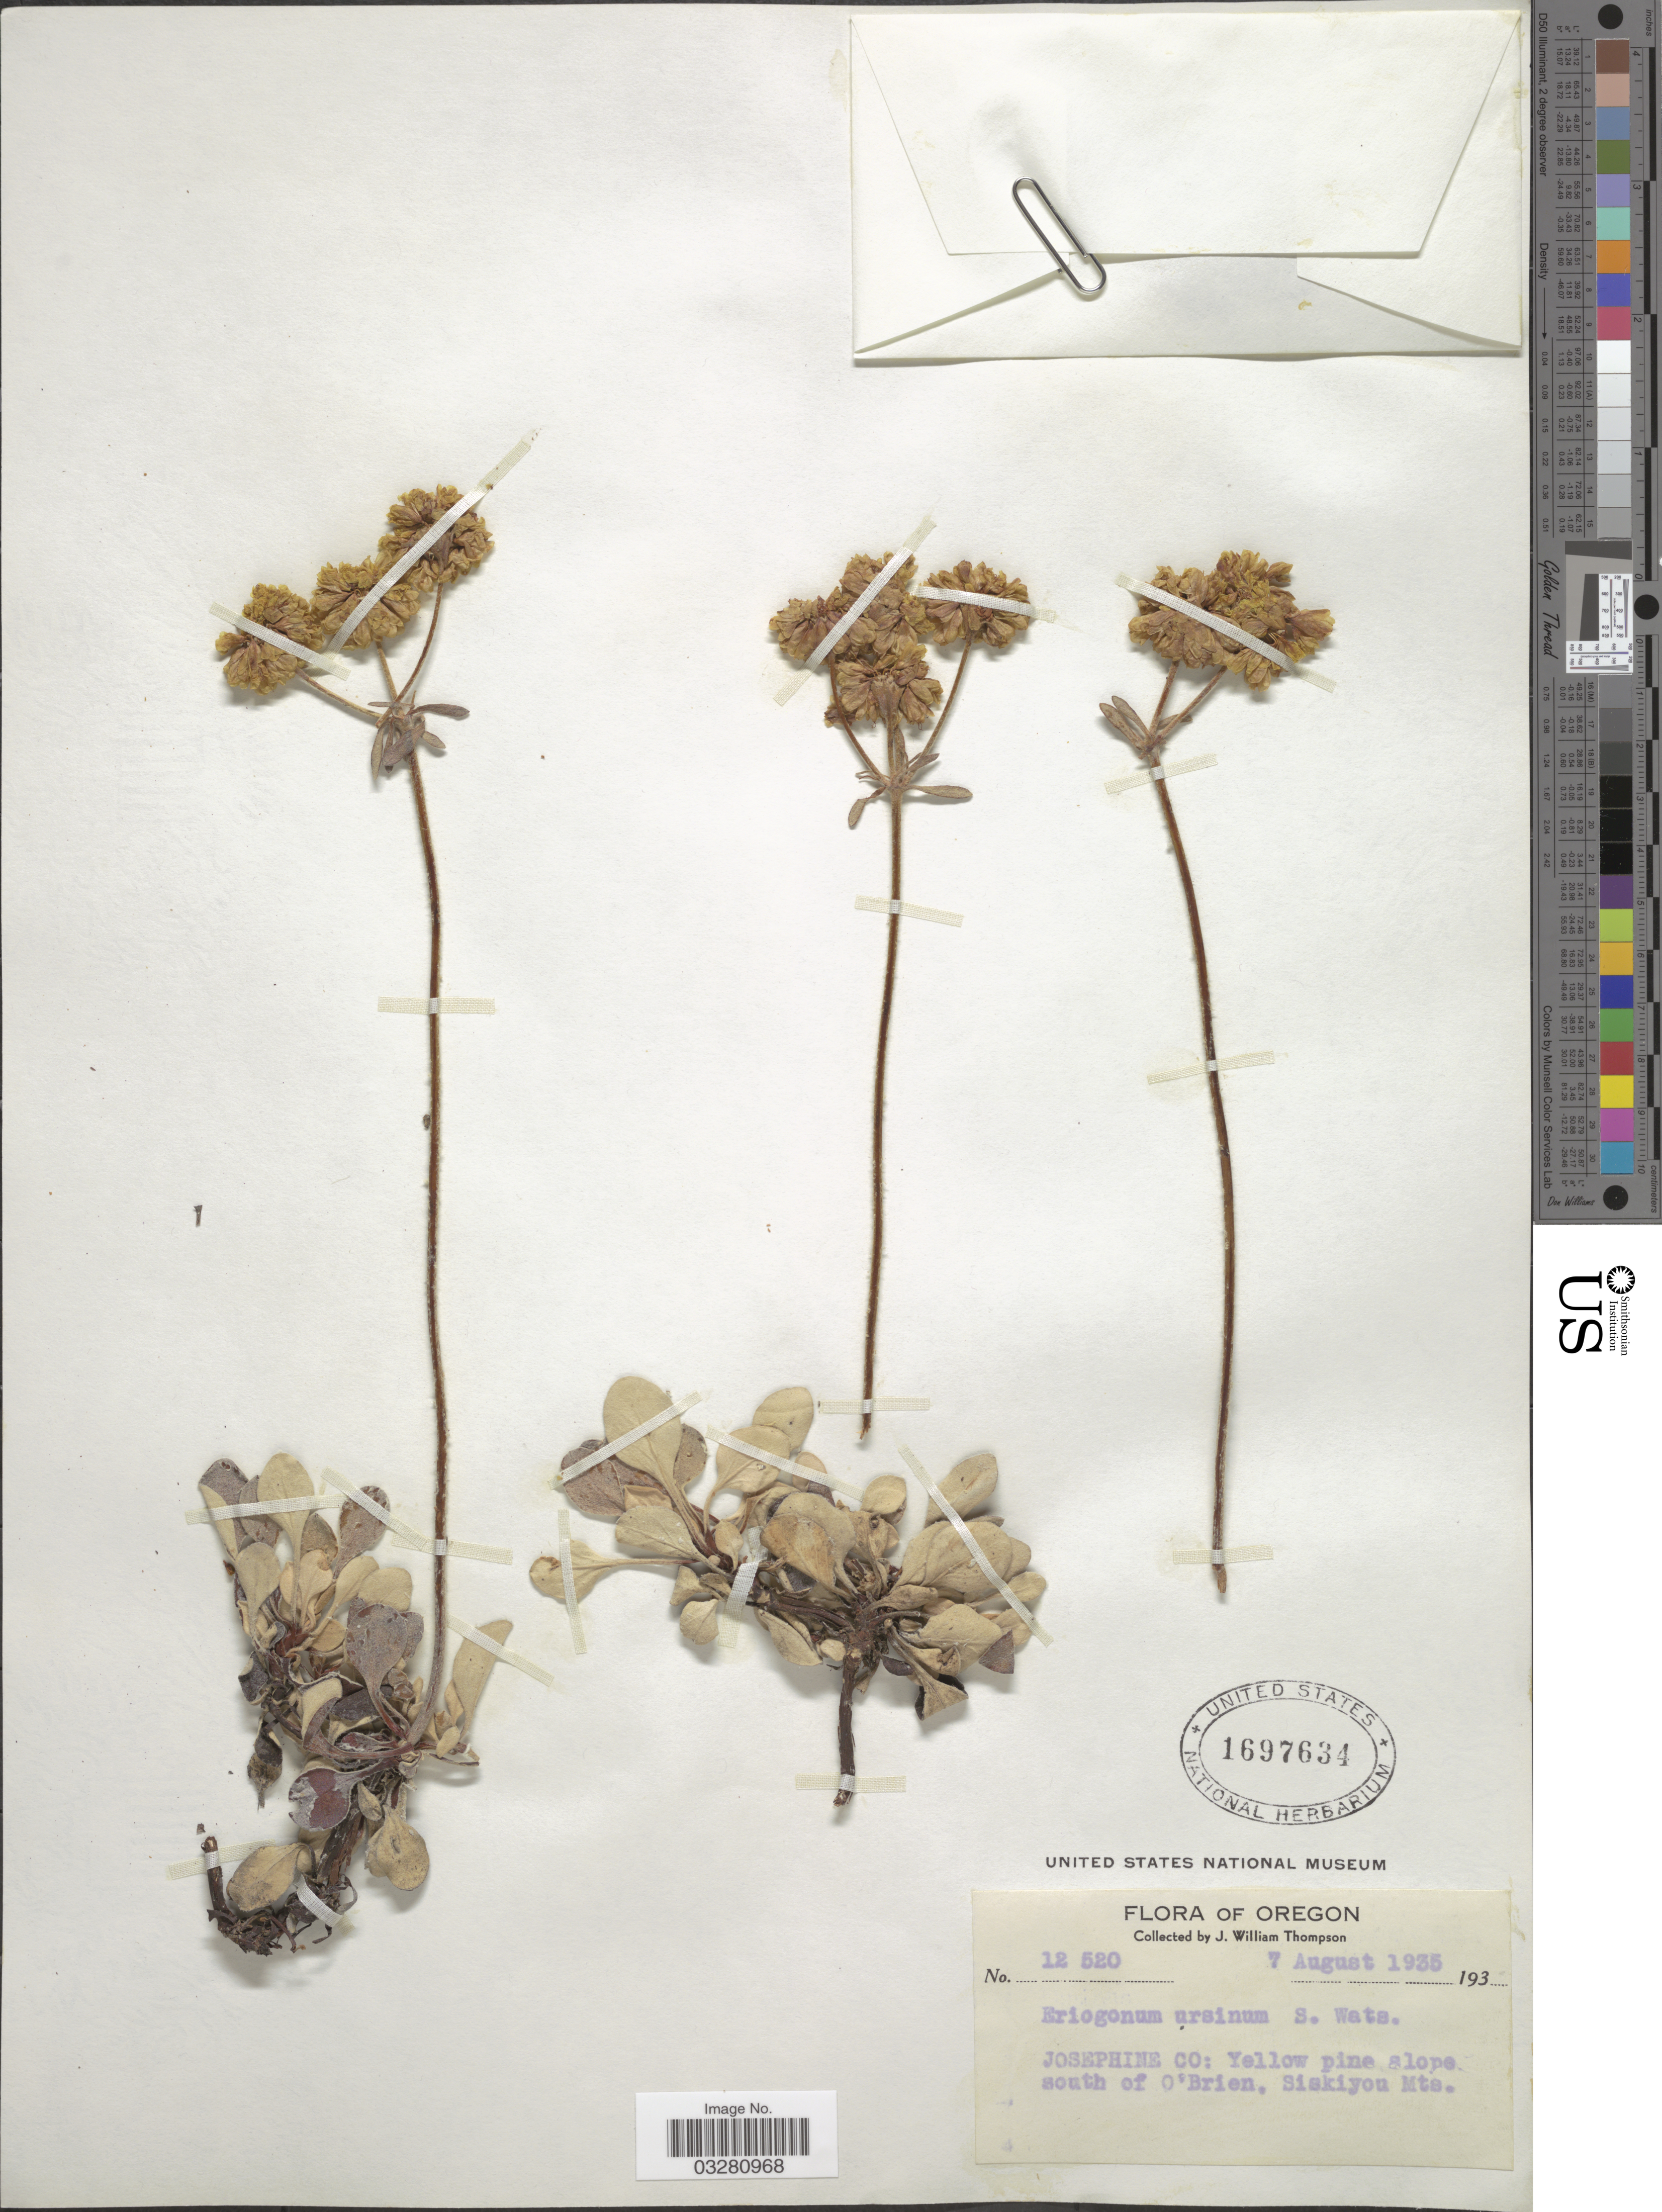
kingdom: Plantae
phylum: Tracheophyta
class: Magnoliopsida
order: Caryophyllales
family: Polygonaceae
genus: Eriogonum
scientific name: Eriogonum ternatum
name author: J.T. Howell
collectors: J. W. Thompson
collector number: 12520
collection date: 1935-08-07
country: United States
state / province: Oregon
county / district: Josephine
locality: Josephine Co: south of O'Brien, Siskiyou Mts.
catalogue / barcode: US 1697634